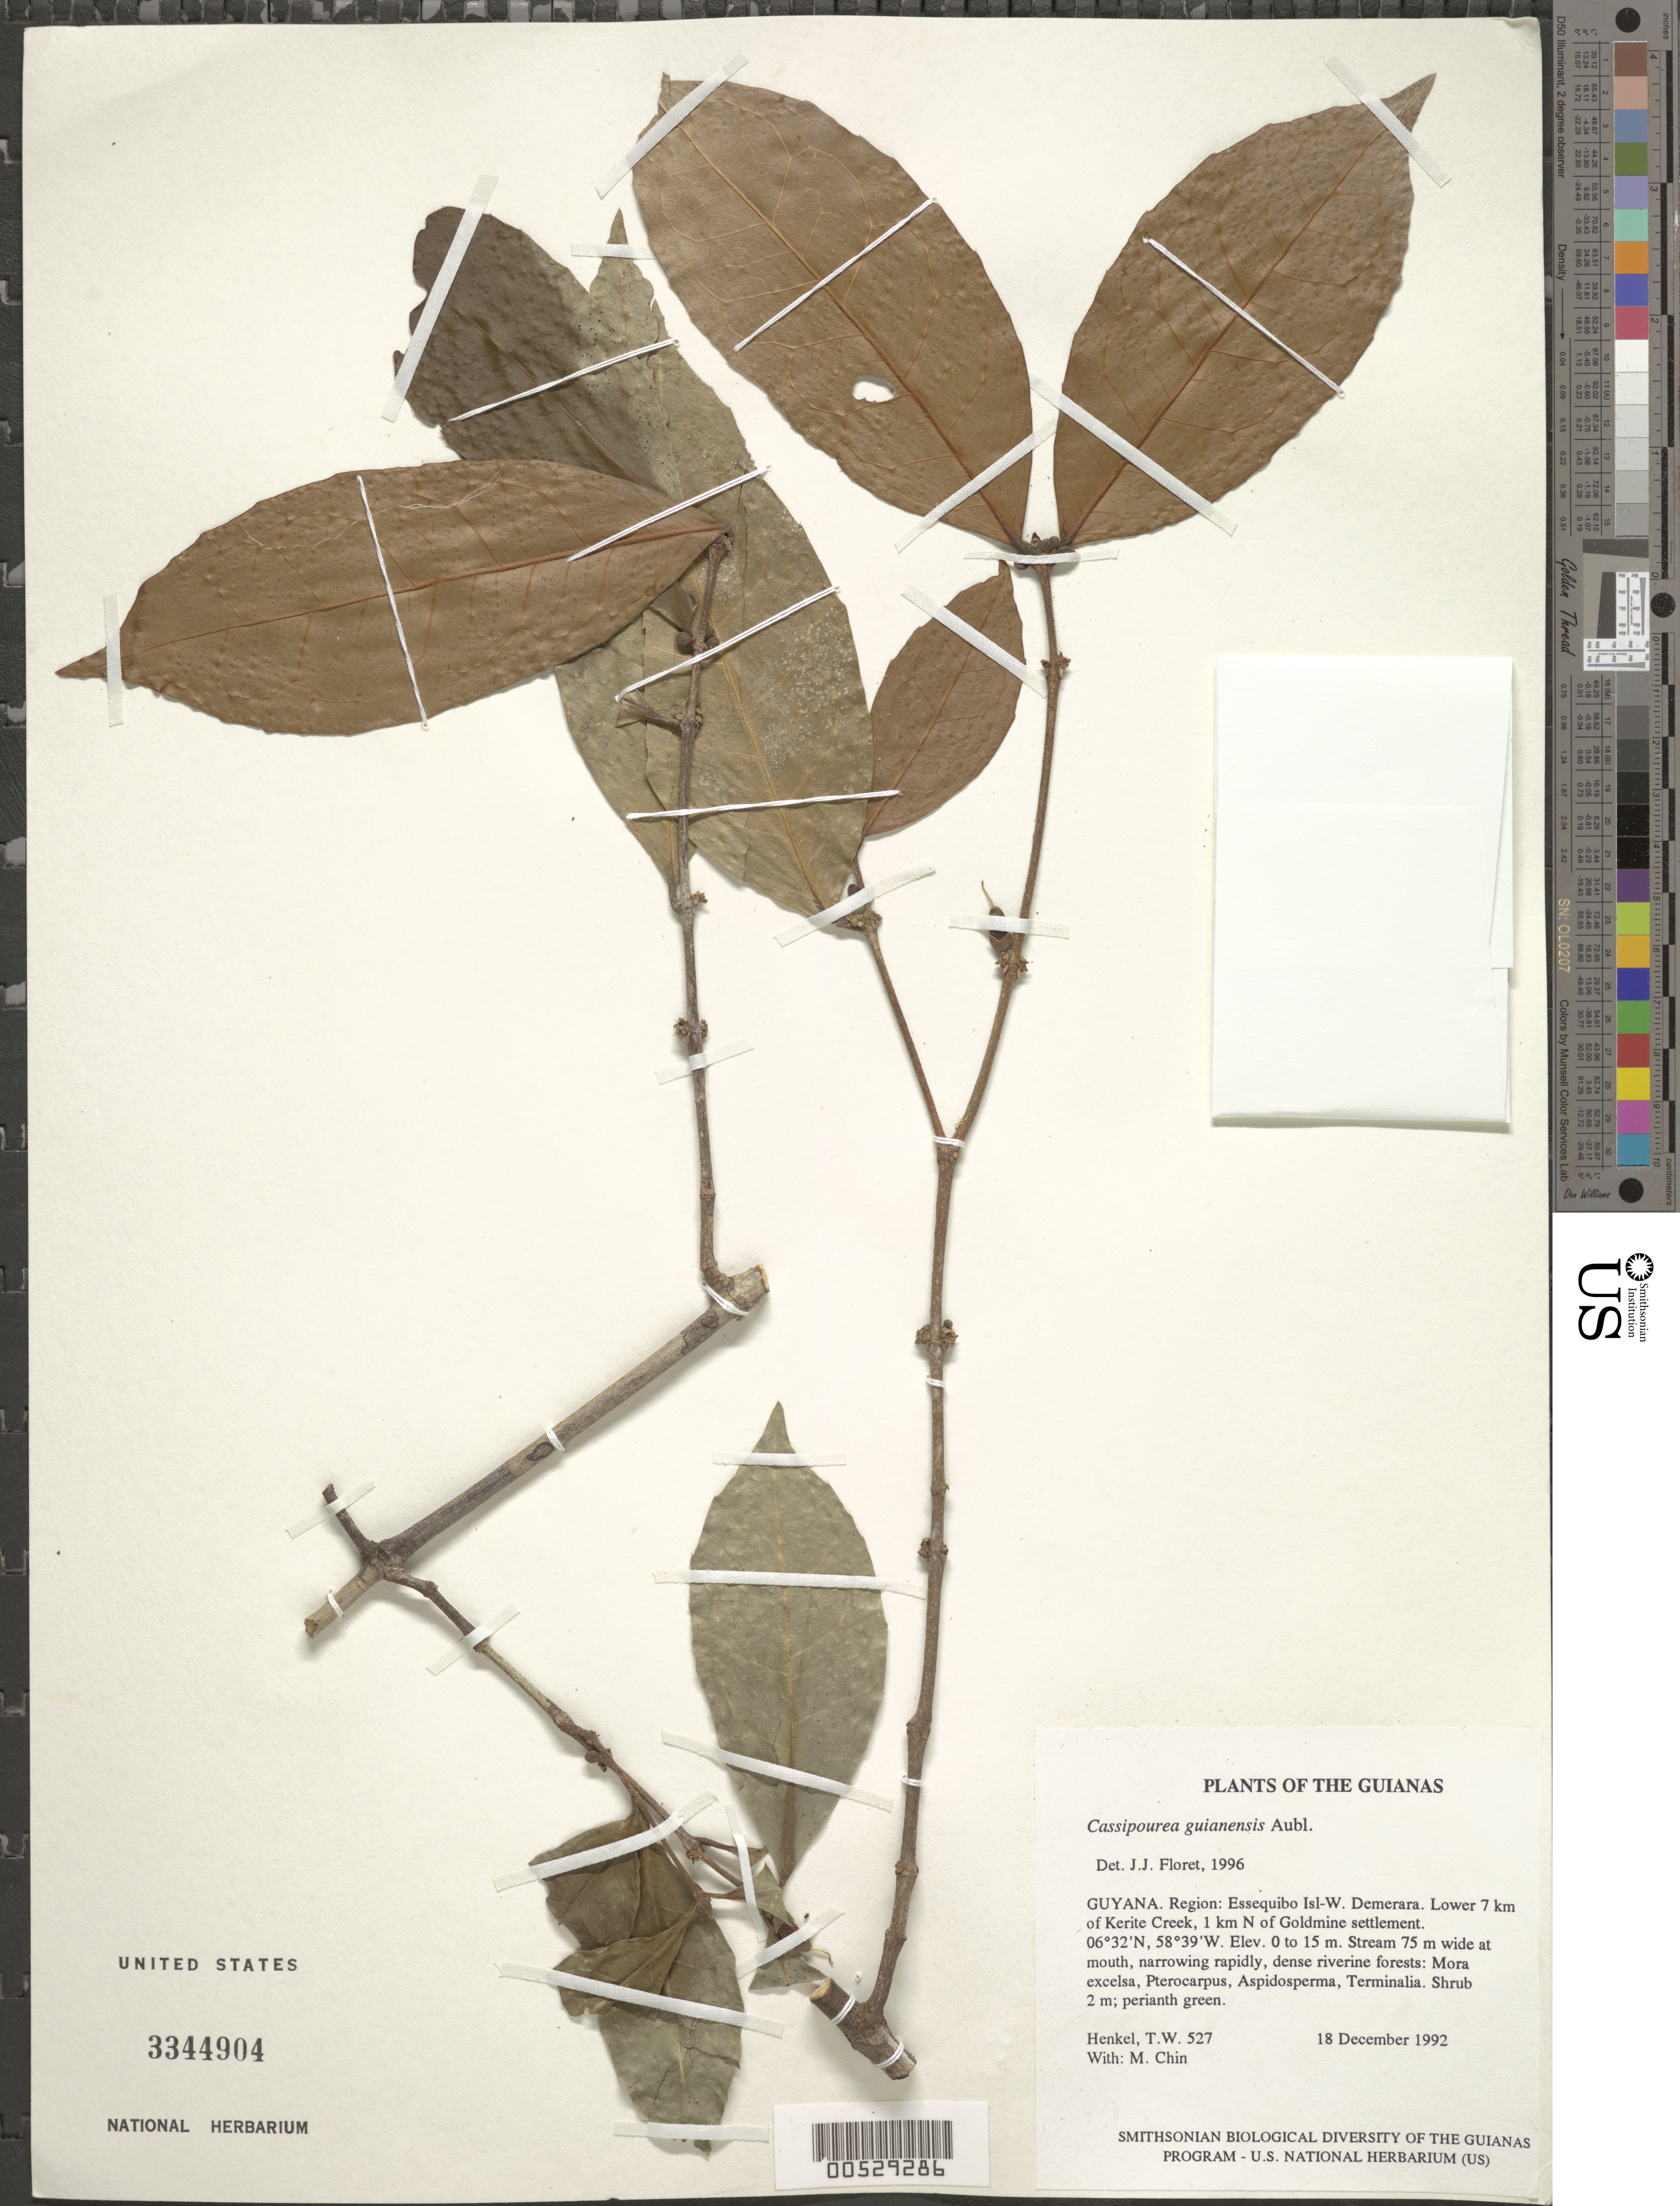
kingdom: Plantae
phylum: Tracheophyta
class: Magnoliopsida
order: Malpighiales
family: Rhizophoraceae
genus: Cassipourea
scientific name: Cassipourea guianensis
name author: Aubl.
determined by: Floret, J. J.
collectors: T. Henkel & M. Chin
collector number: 527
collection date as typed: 18 December 1992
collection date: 1992-12-18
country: Guyana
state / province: Essequibo Isl-W. Demerara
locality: Lower 7 km of Kerite Creek, 1 km N of Goldmine settlement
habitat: Stream 75 m wide at mouth, narrowing rapidly, dense riverine forests: Mora excelsa, Pterocarpus, Aspidosperma, Terminalia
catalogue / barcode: US 3344904